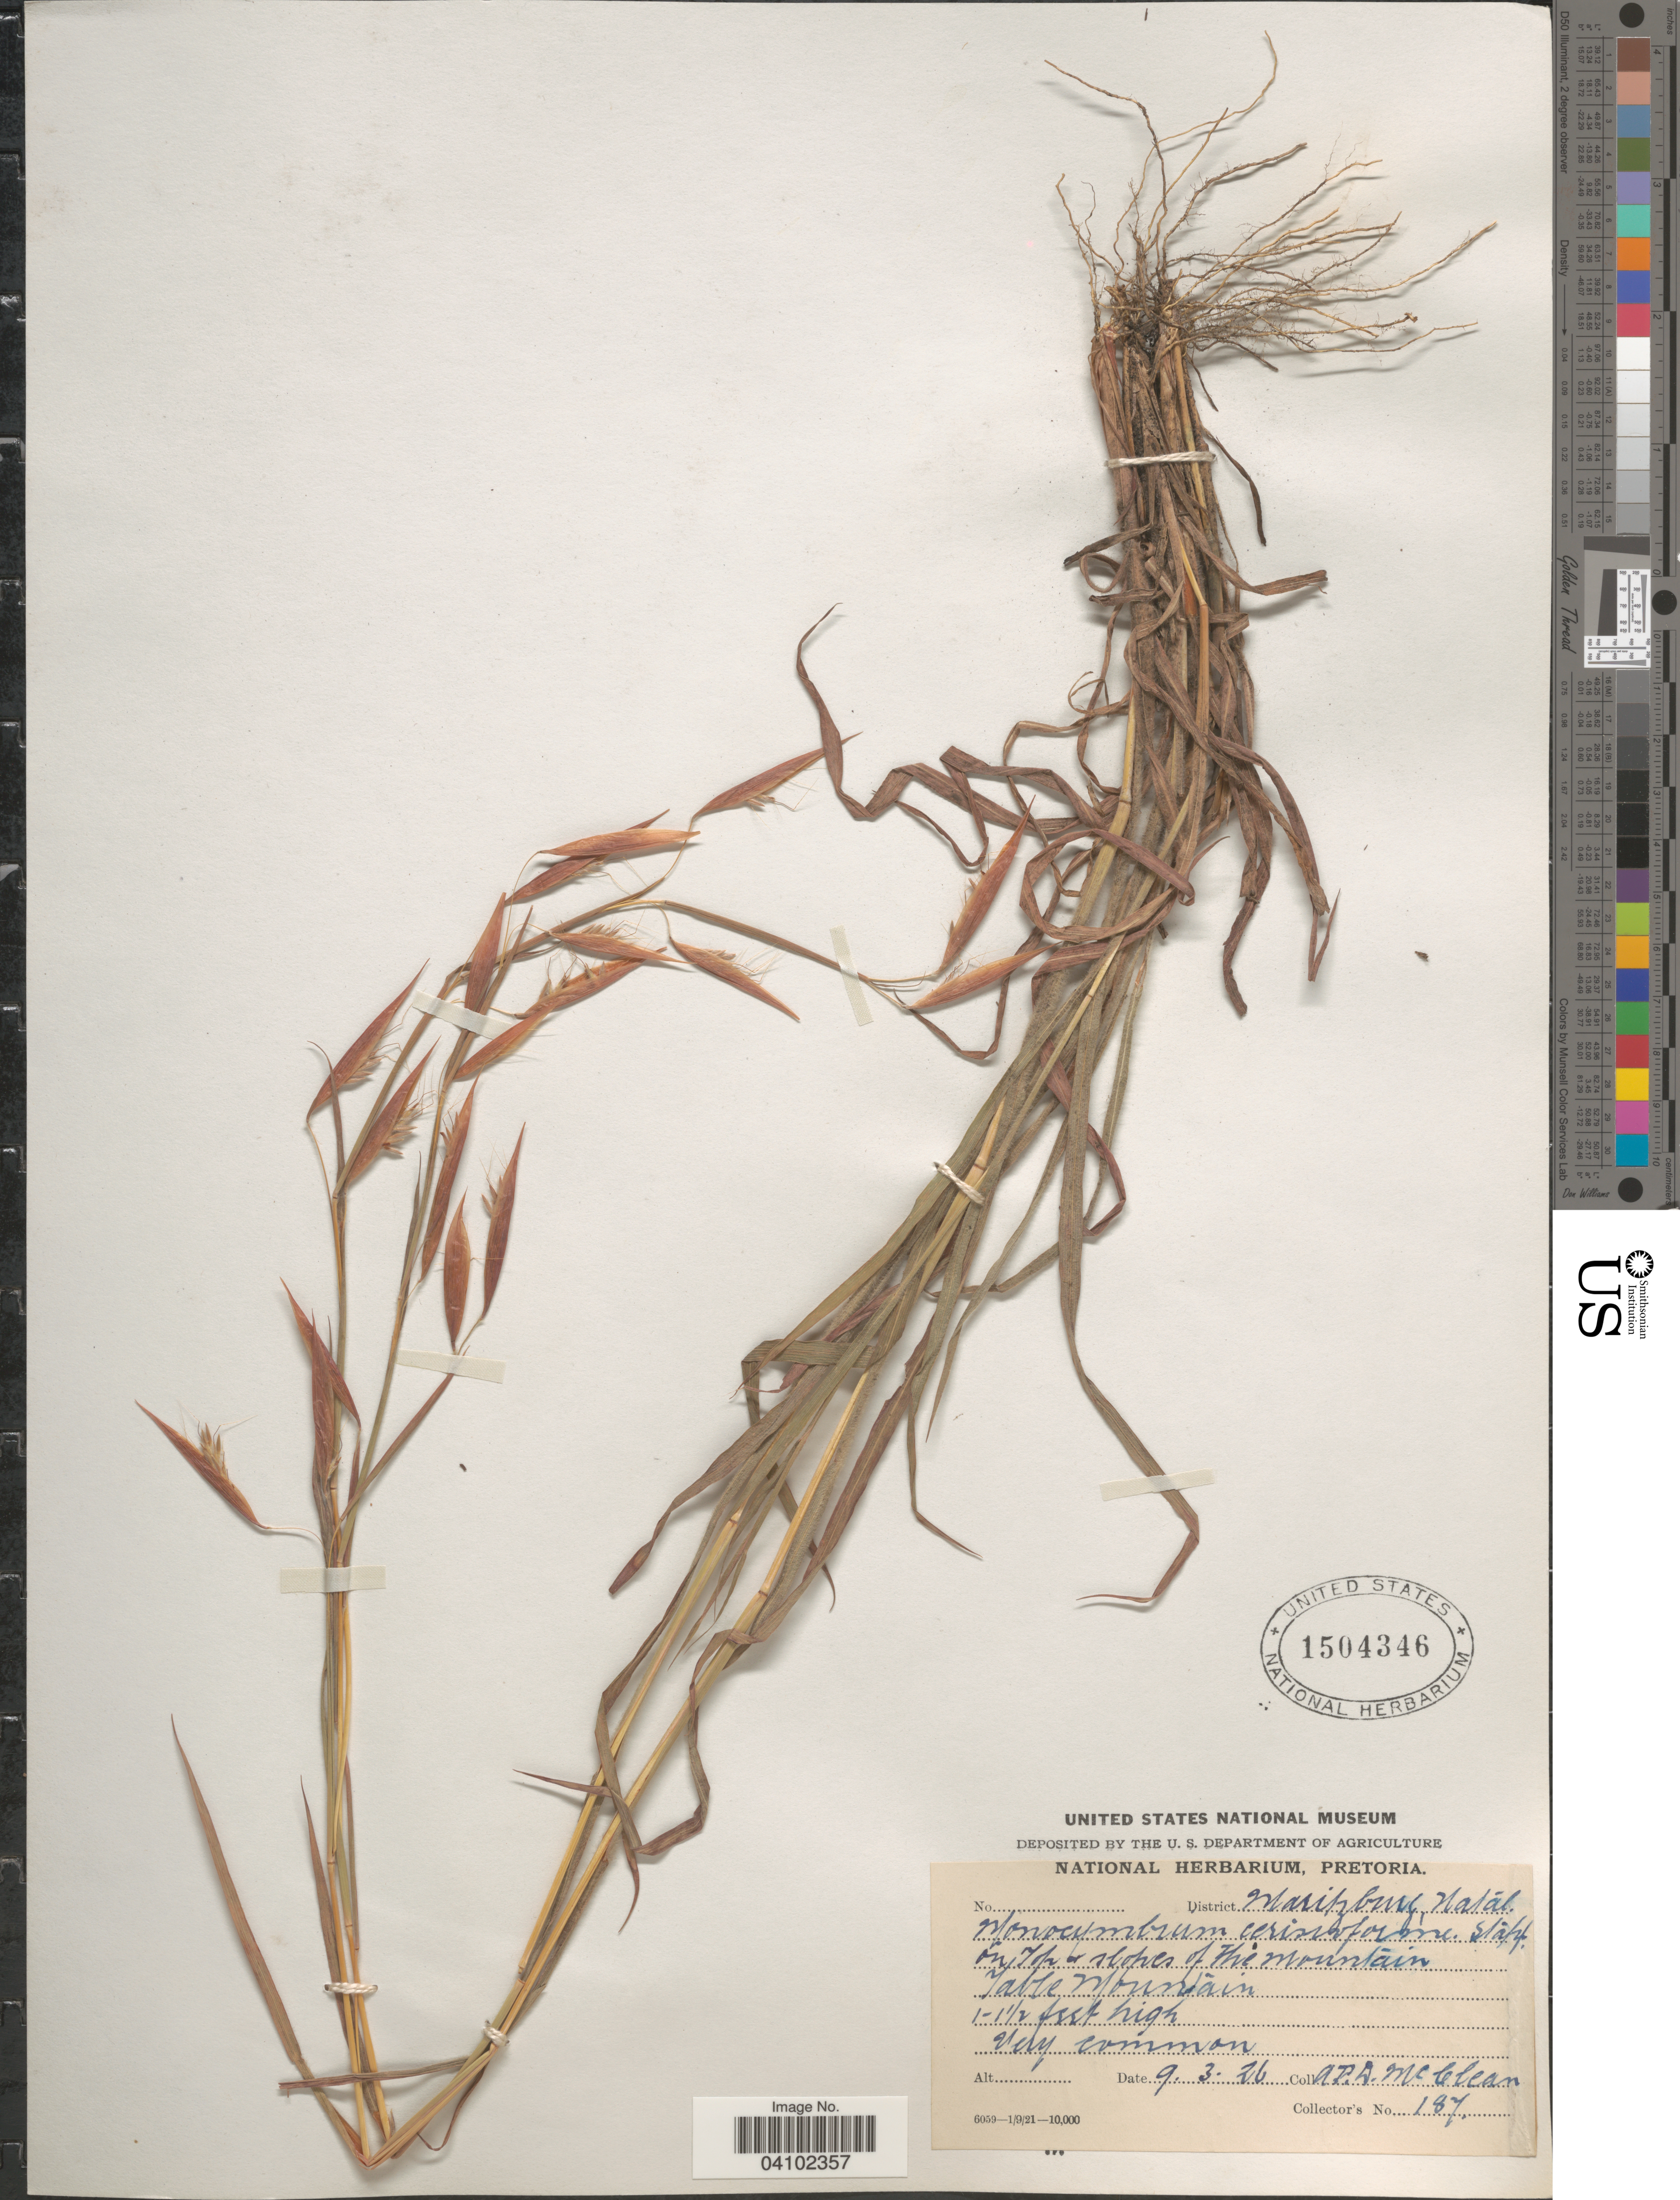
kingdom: Plantae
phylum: Tracheophyta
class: Liliopsida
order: Poales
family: Poaceae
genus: Monocymbium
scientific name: Monocymbium ceresiiforme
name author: (Nees) Stapf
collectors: A. McClean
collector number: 187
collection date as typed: Transcribed d/m/y: 9/3/26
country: South Africa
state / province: KwaZulu-Natal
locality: District Maritzburg, Natal. On top or slopes of the mountain. Table Mountain.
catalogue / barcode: US 1504346